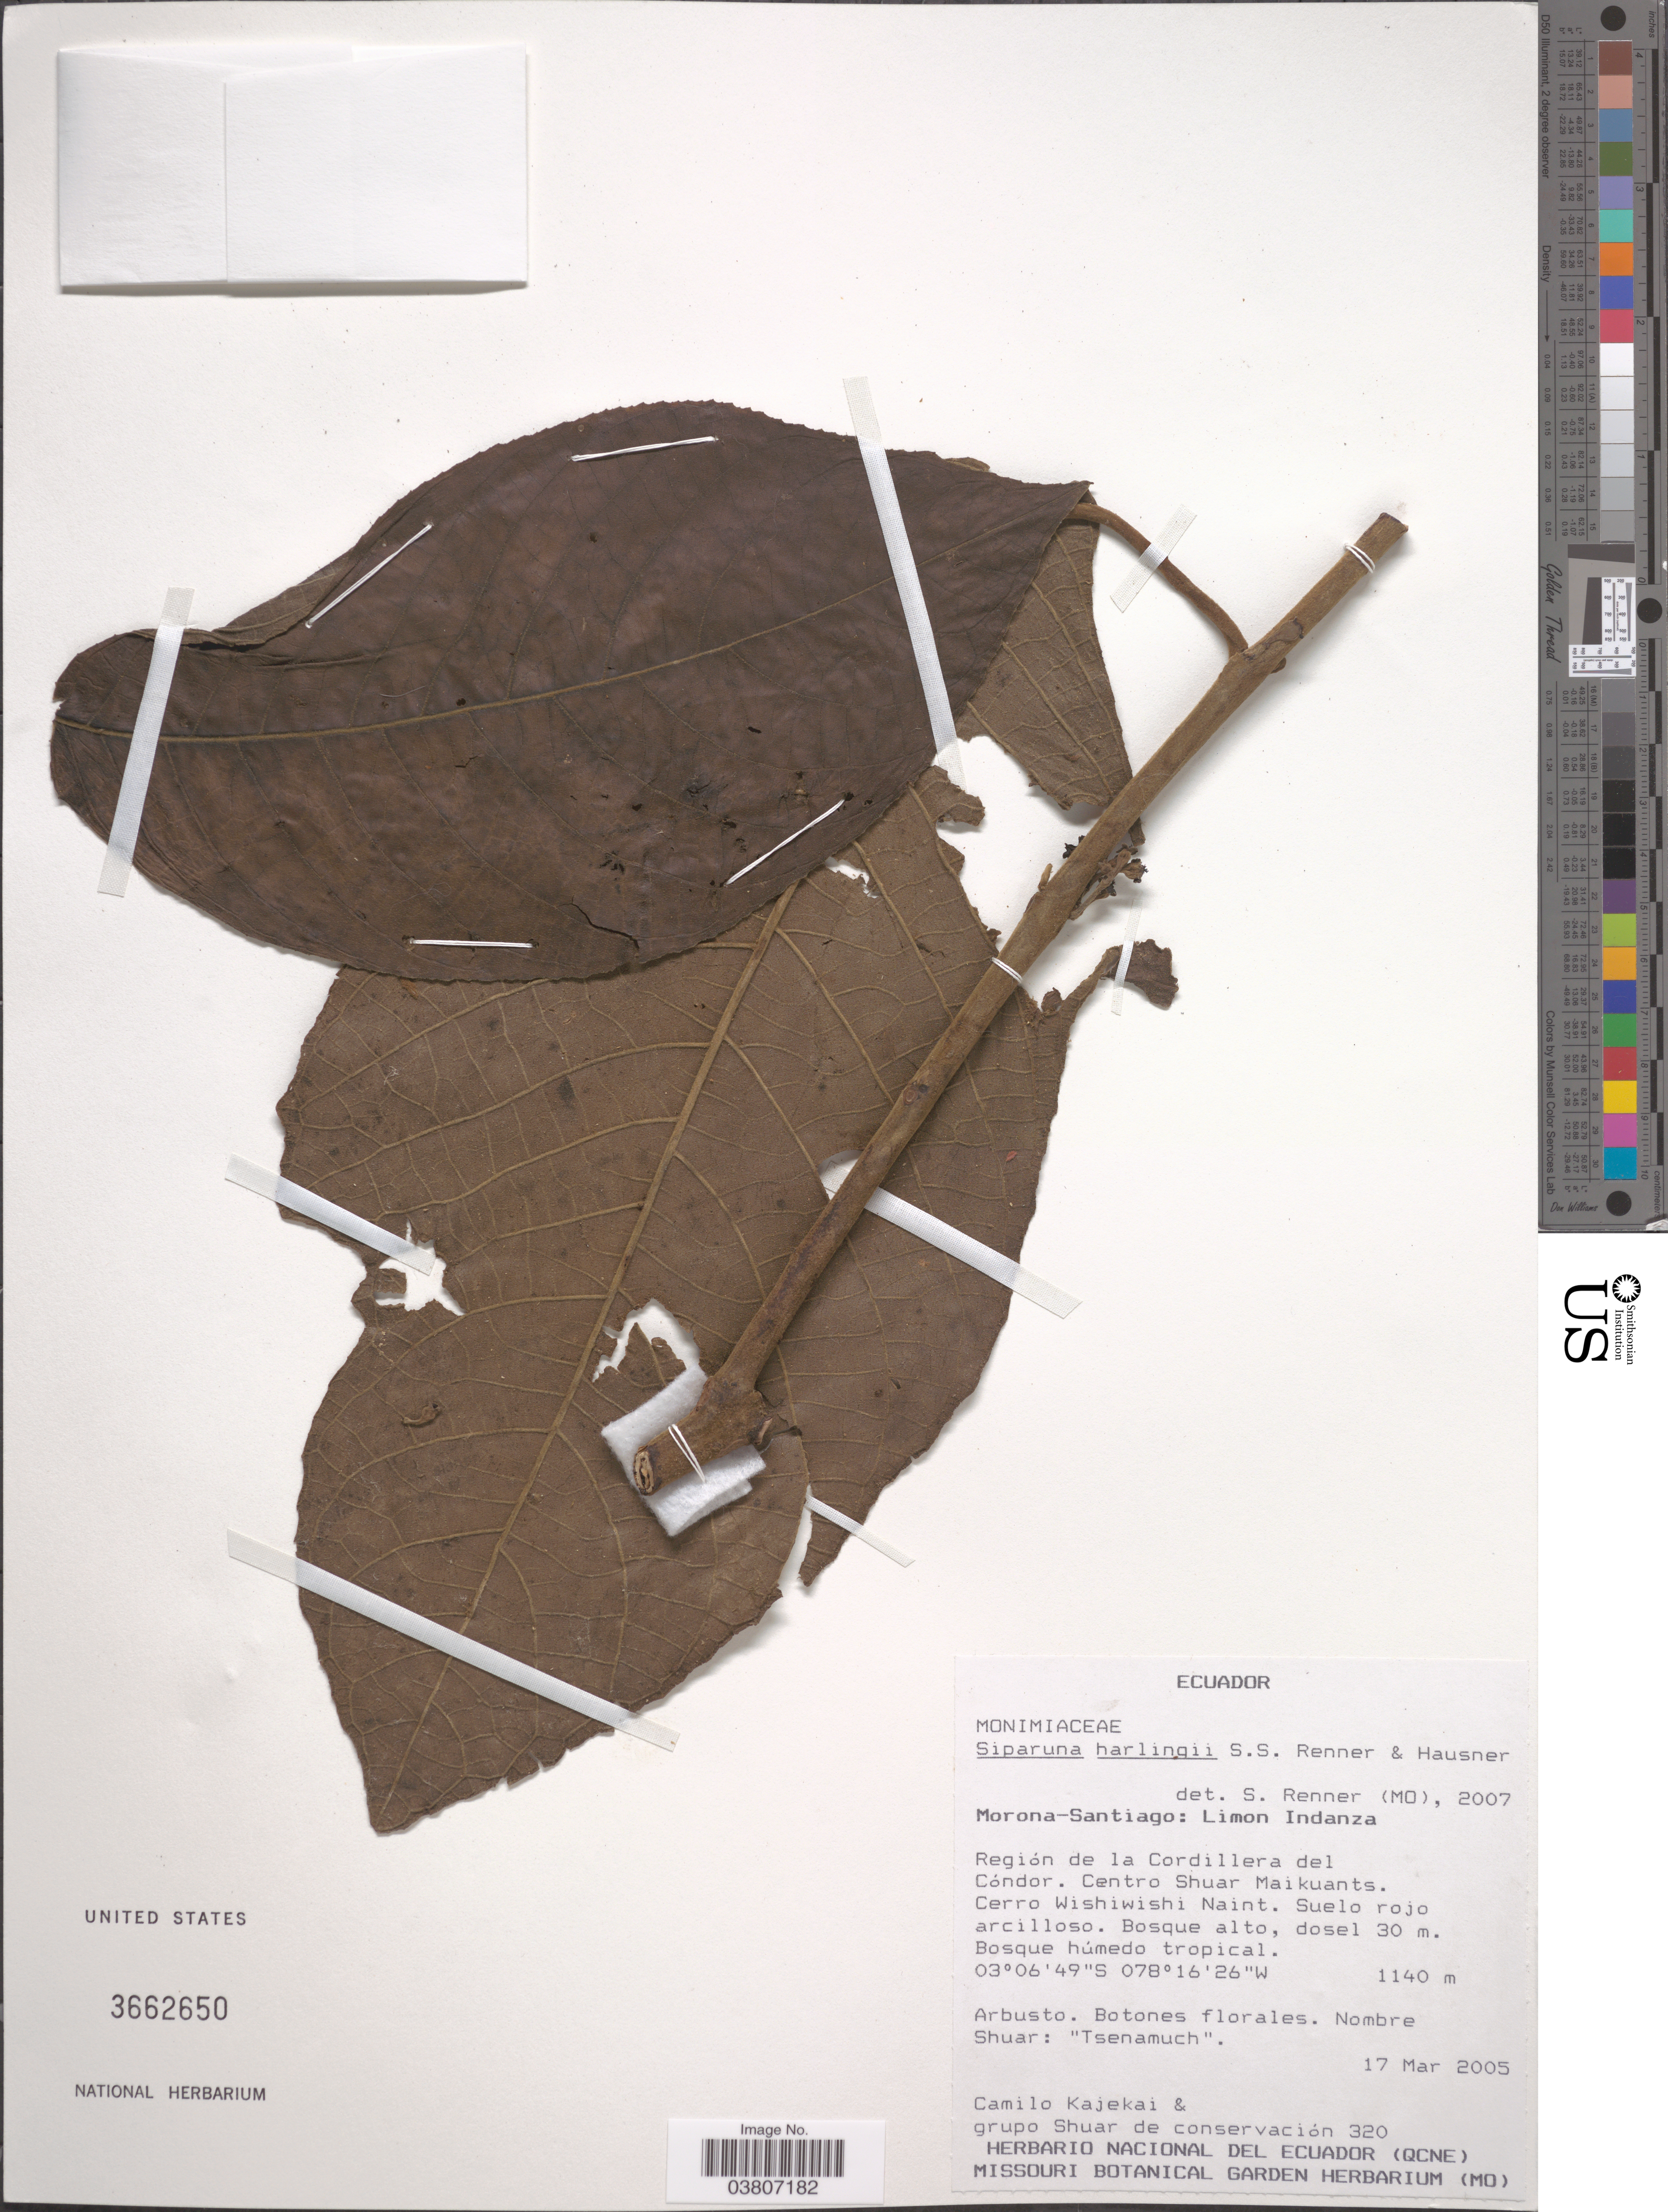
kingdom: Plantae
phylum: Tracheophyta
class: Magnoliopsida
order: Laurales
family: Siparunaceae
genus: Siparuna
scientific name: Siparuna guianensis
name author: Aubl.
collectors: C. Kajekai & Grupo Shuar de conservación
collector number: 320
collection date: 2005-03-17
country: Ecuador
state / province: Morona-Santiago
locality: Limon Indanza. Región de la Cordillera del Cóndor. Centro Shuar Maikuants. Cerro Wishiwishi Naint.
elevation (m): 1140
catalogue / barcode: US 3662650